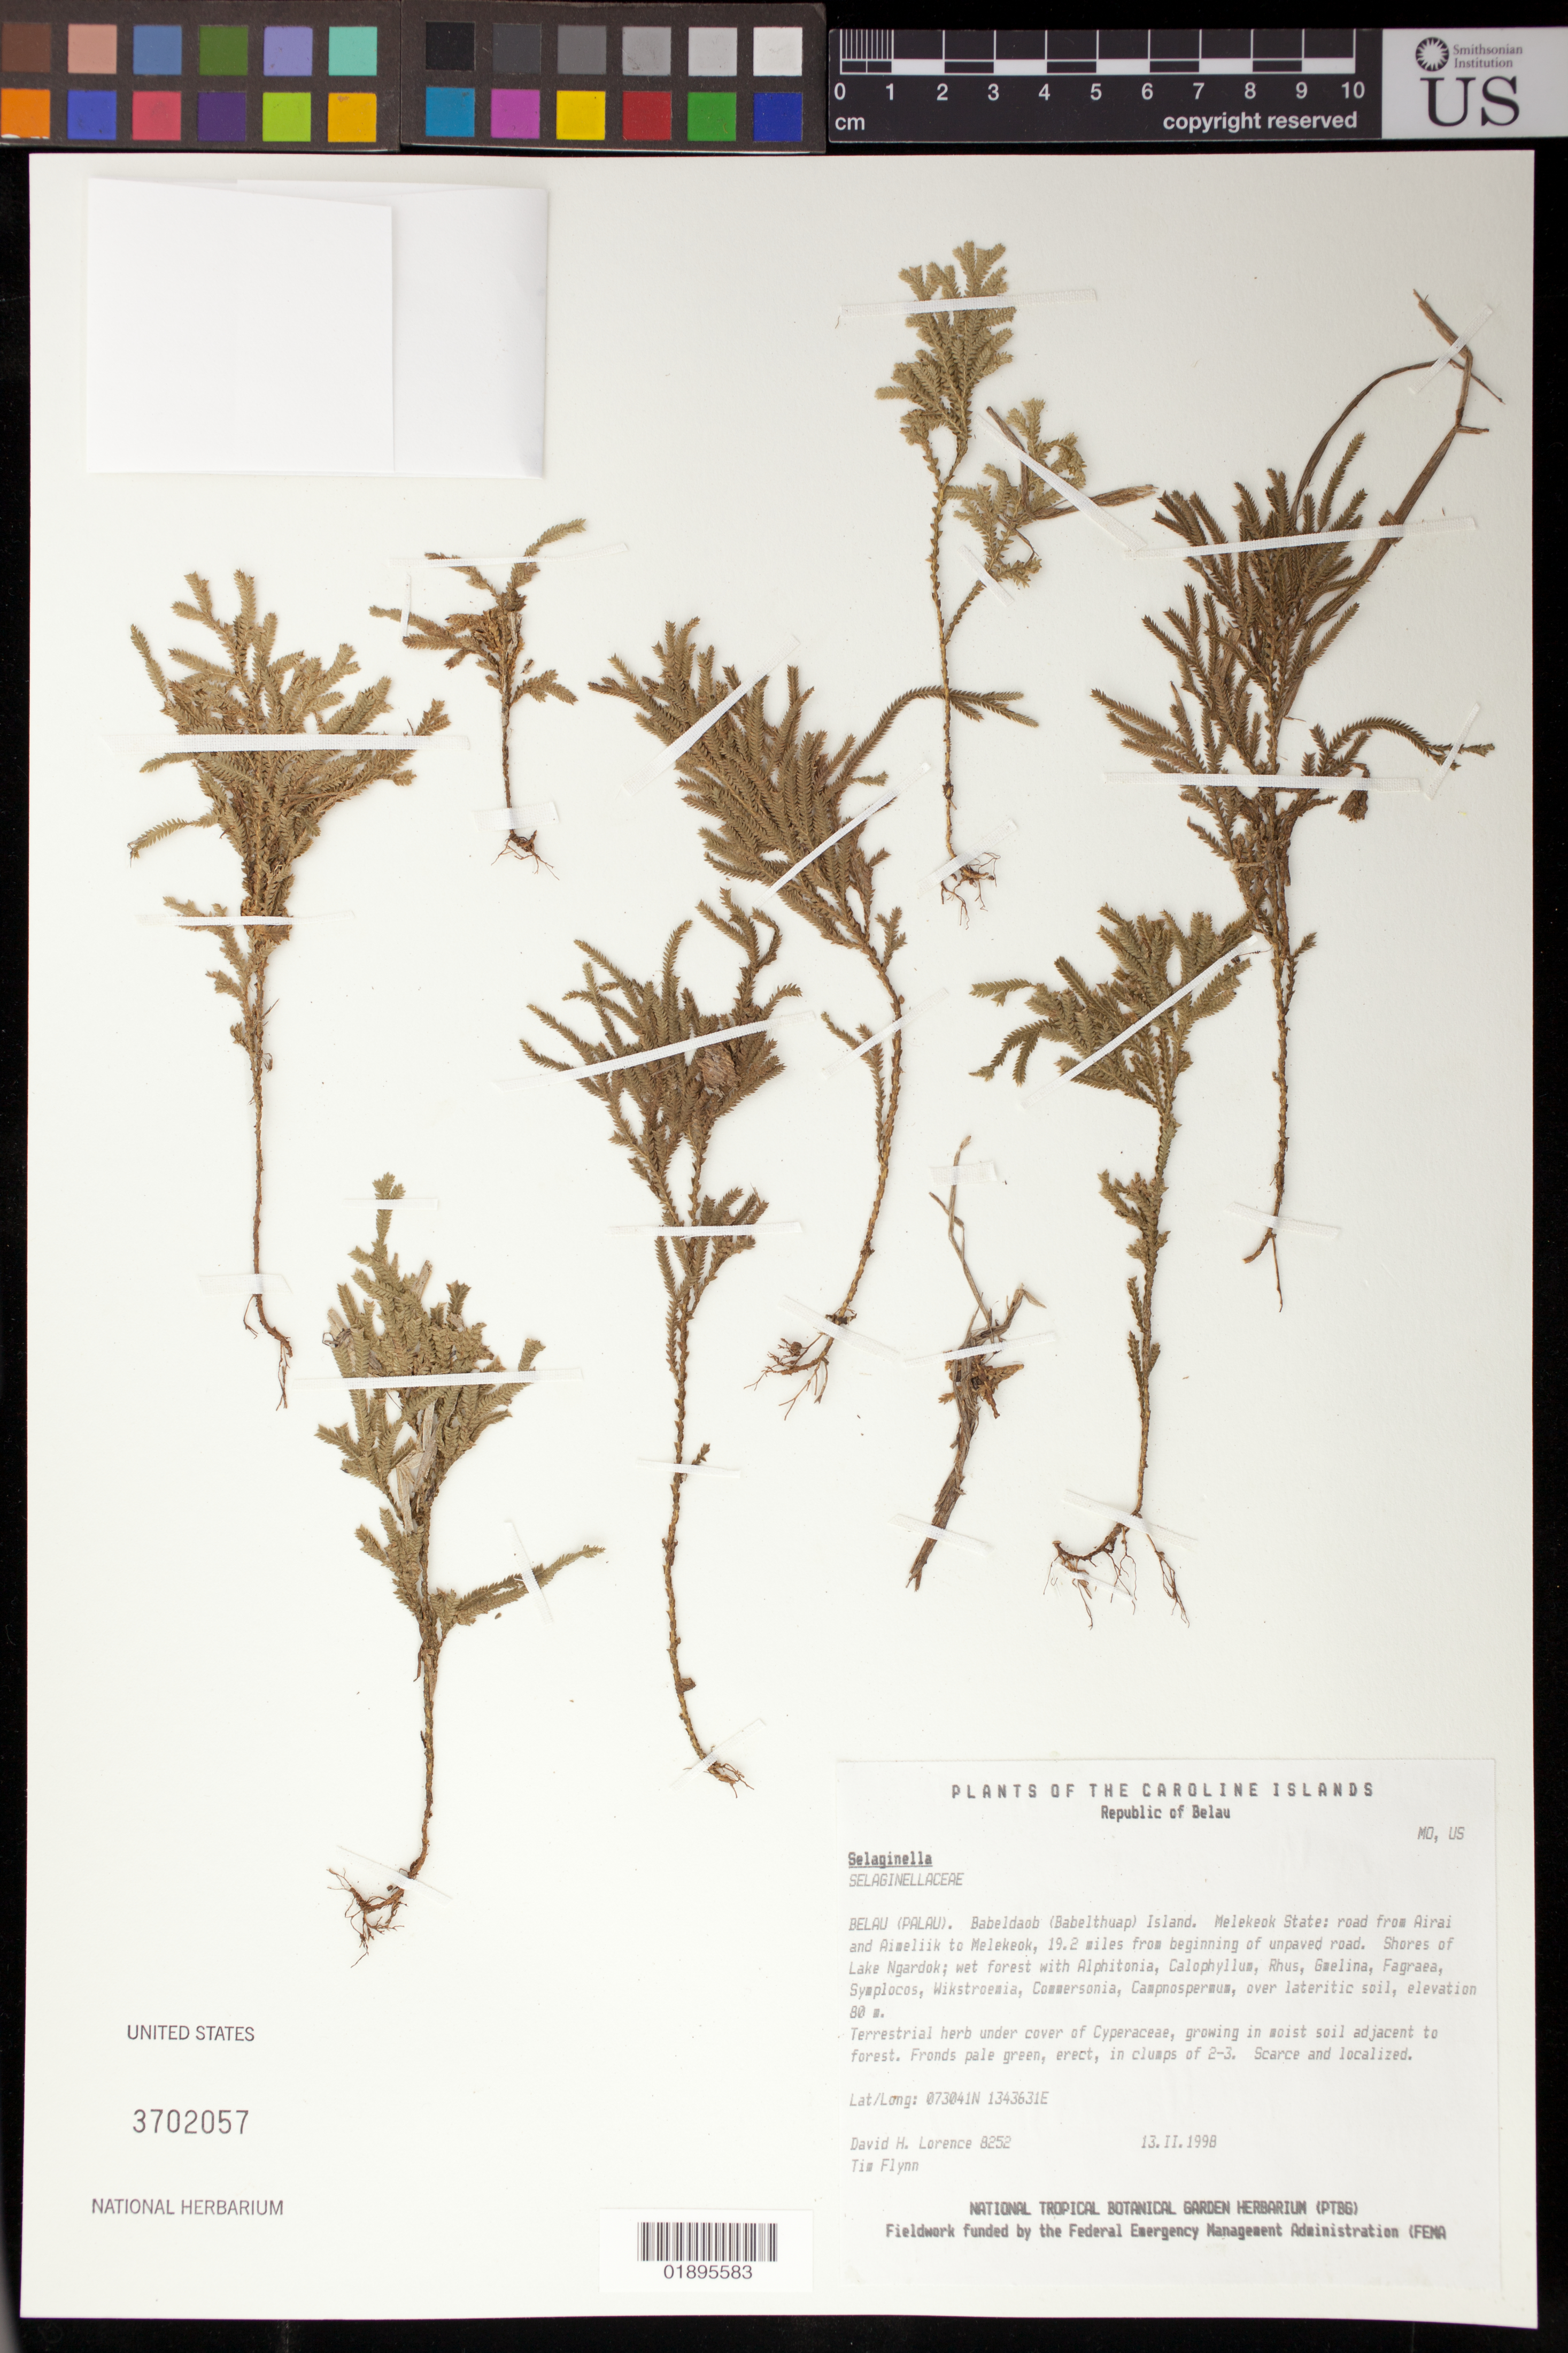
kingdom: Plantae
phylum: Tracheophyta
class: Lycopodiopsida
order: Selaginellales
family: Selaginellaceae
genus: Selaginella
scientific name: Selaginella pseudovolkensii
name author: Hosok.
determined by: Smith, A. C.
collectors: D. Lorence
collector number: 8252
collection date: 1998-02-13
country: Palau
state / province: Melekeok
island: Babeldaob [Babelthuap]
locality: road from Airai and Aimeliik to Melekeok, 19.2 miles from beginning of unpaved road; shores of Lake Ngardok.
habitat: wet forest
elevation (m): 80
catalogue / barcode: US 3702057